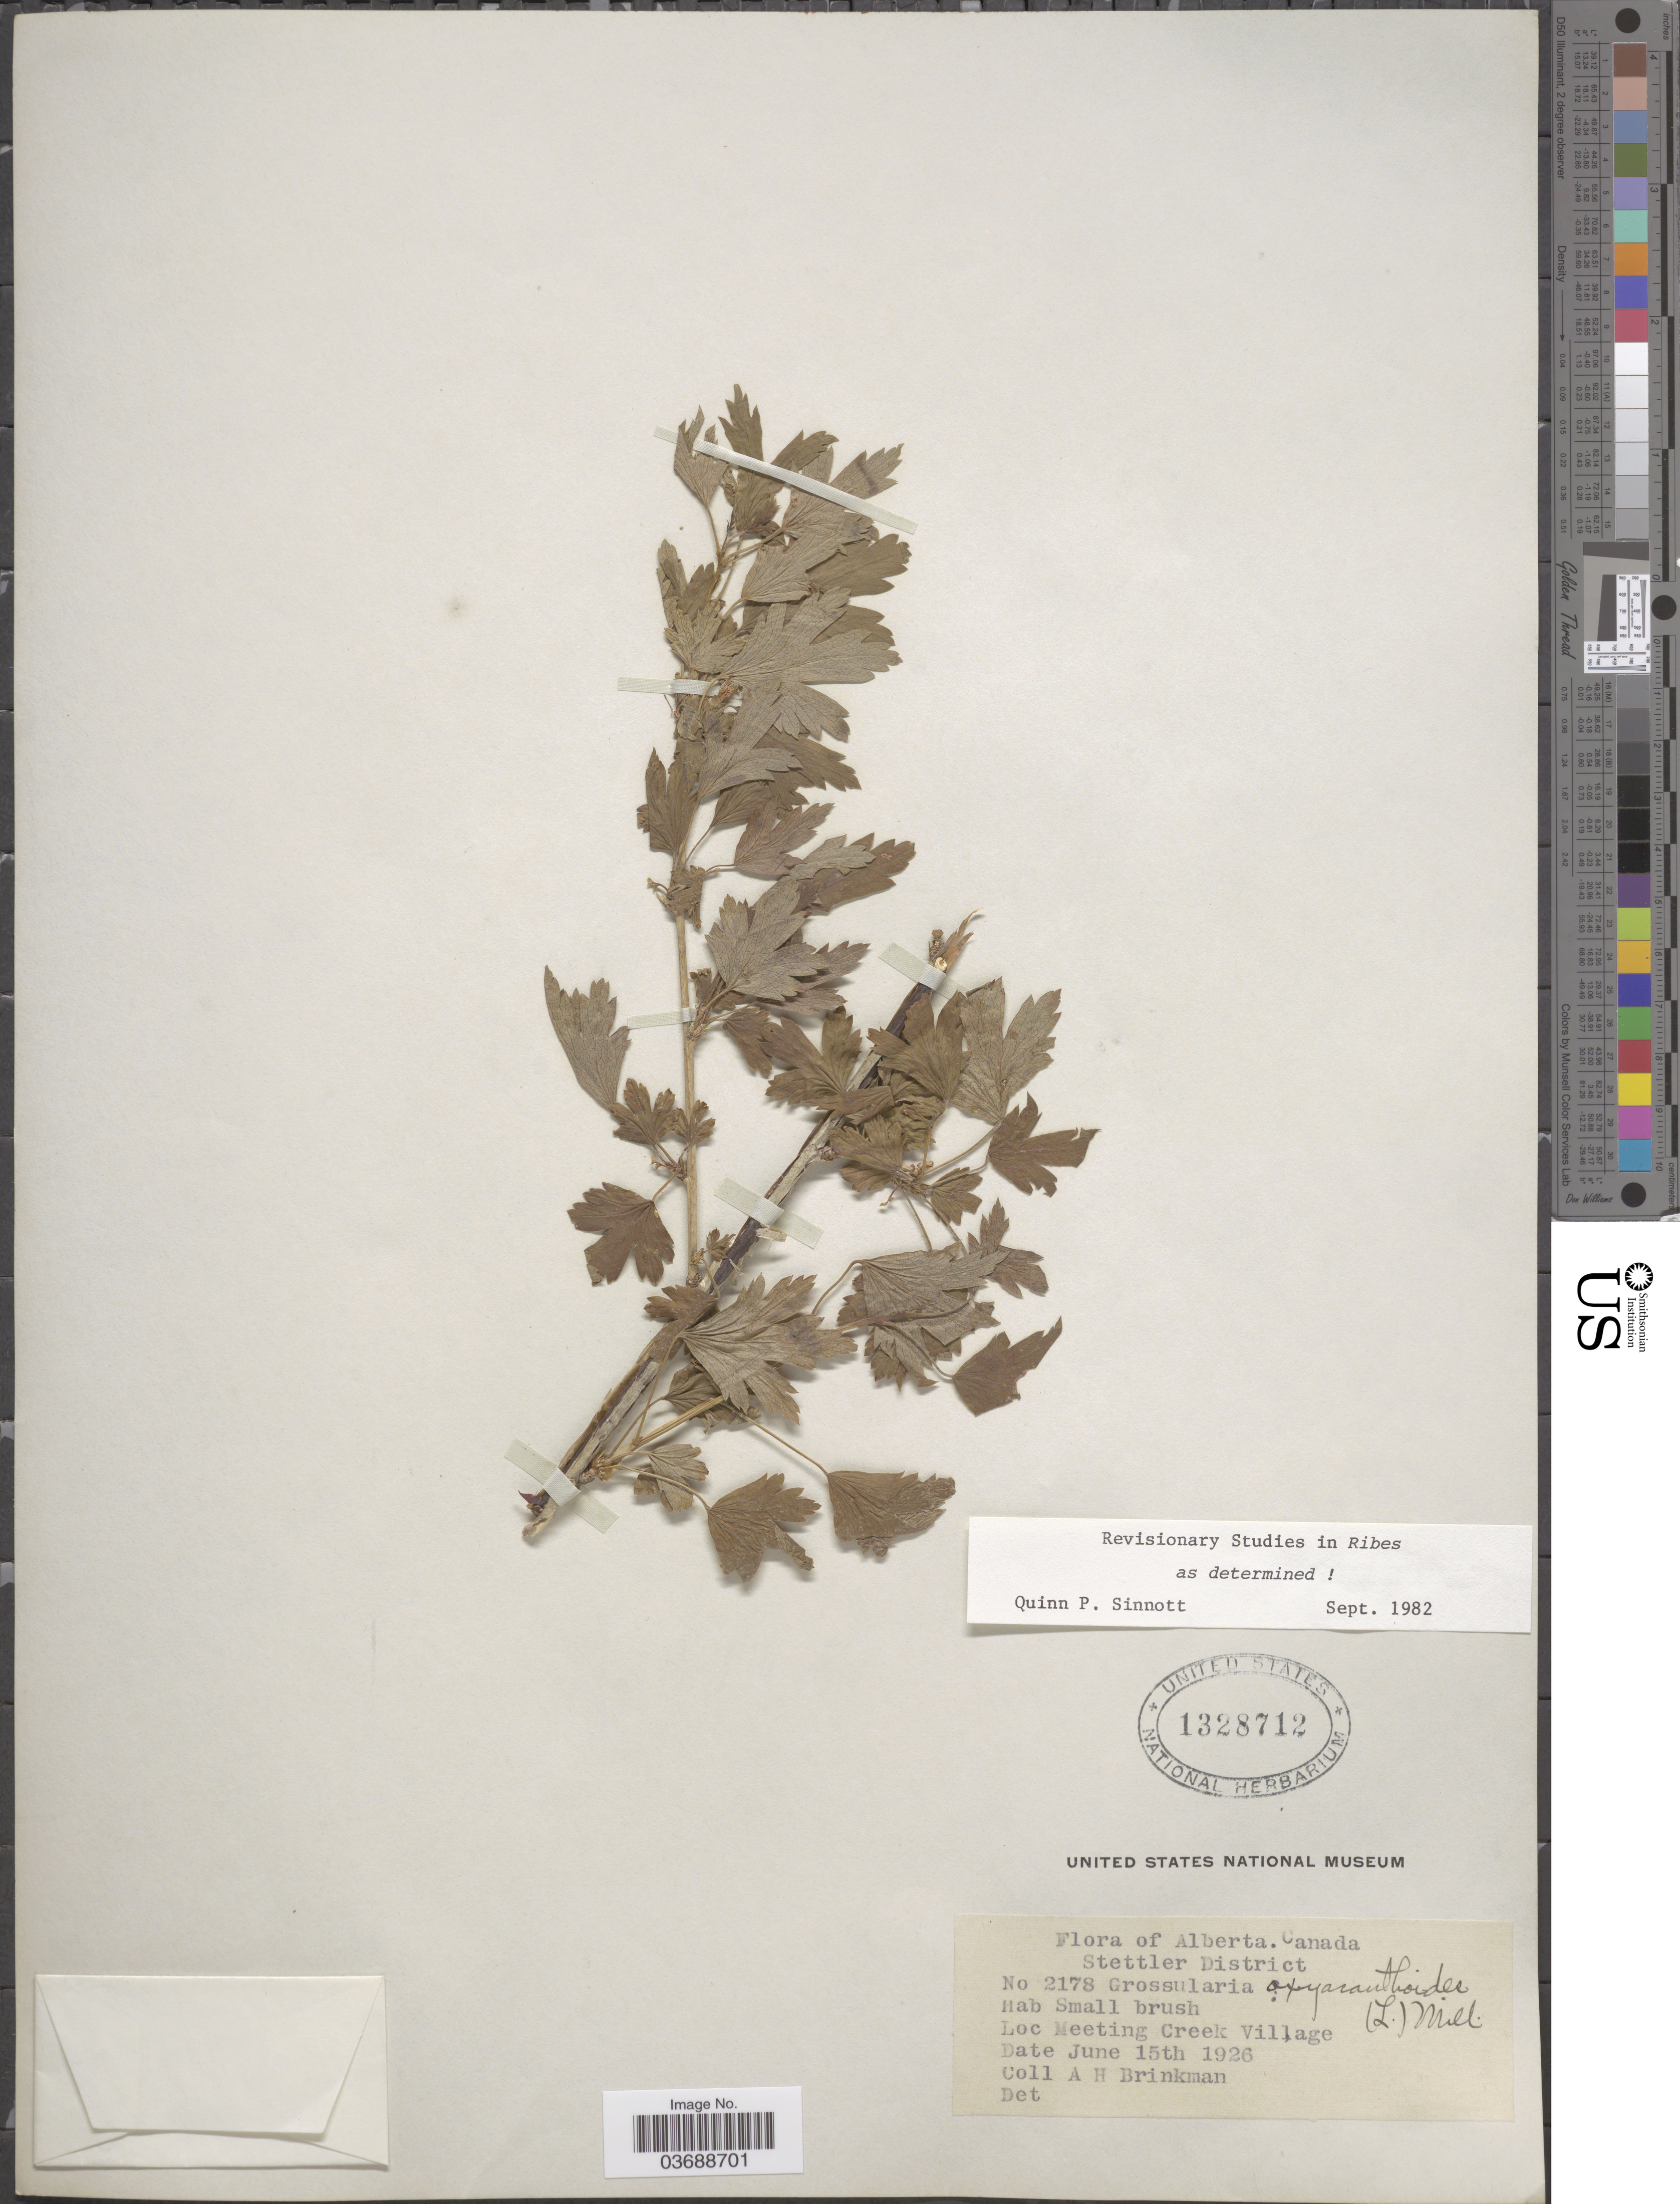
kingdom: Plantae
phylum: Tracheophyta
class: Magnoliopsida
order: Saxifragales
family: Grossulariaceae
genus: Ribes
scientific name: Ribes oxyacanthoides subsp. oxyacanthoides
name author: L.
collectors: A. Brinkman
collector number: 2178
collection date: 1926-06-15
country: Canada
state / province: Alberta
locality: Stettler District. Meeting Creek Village.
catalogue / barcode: US 1328712